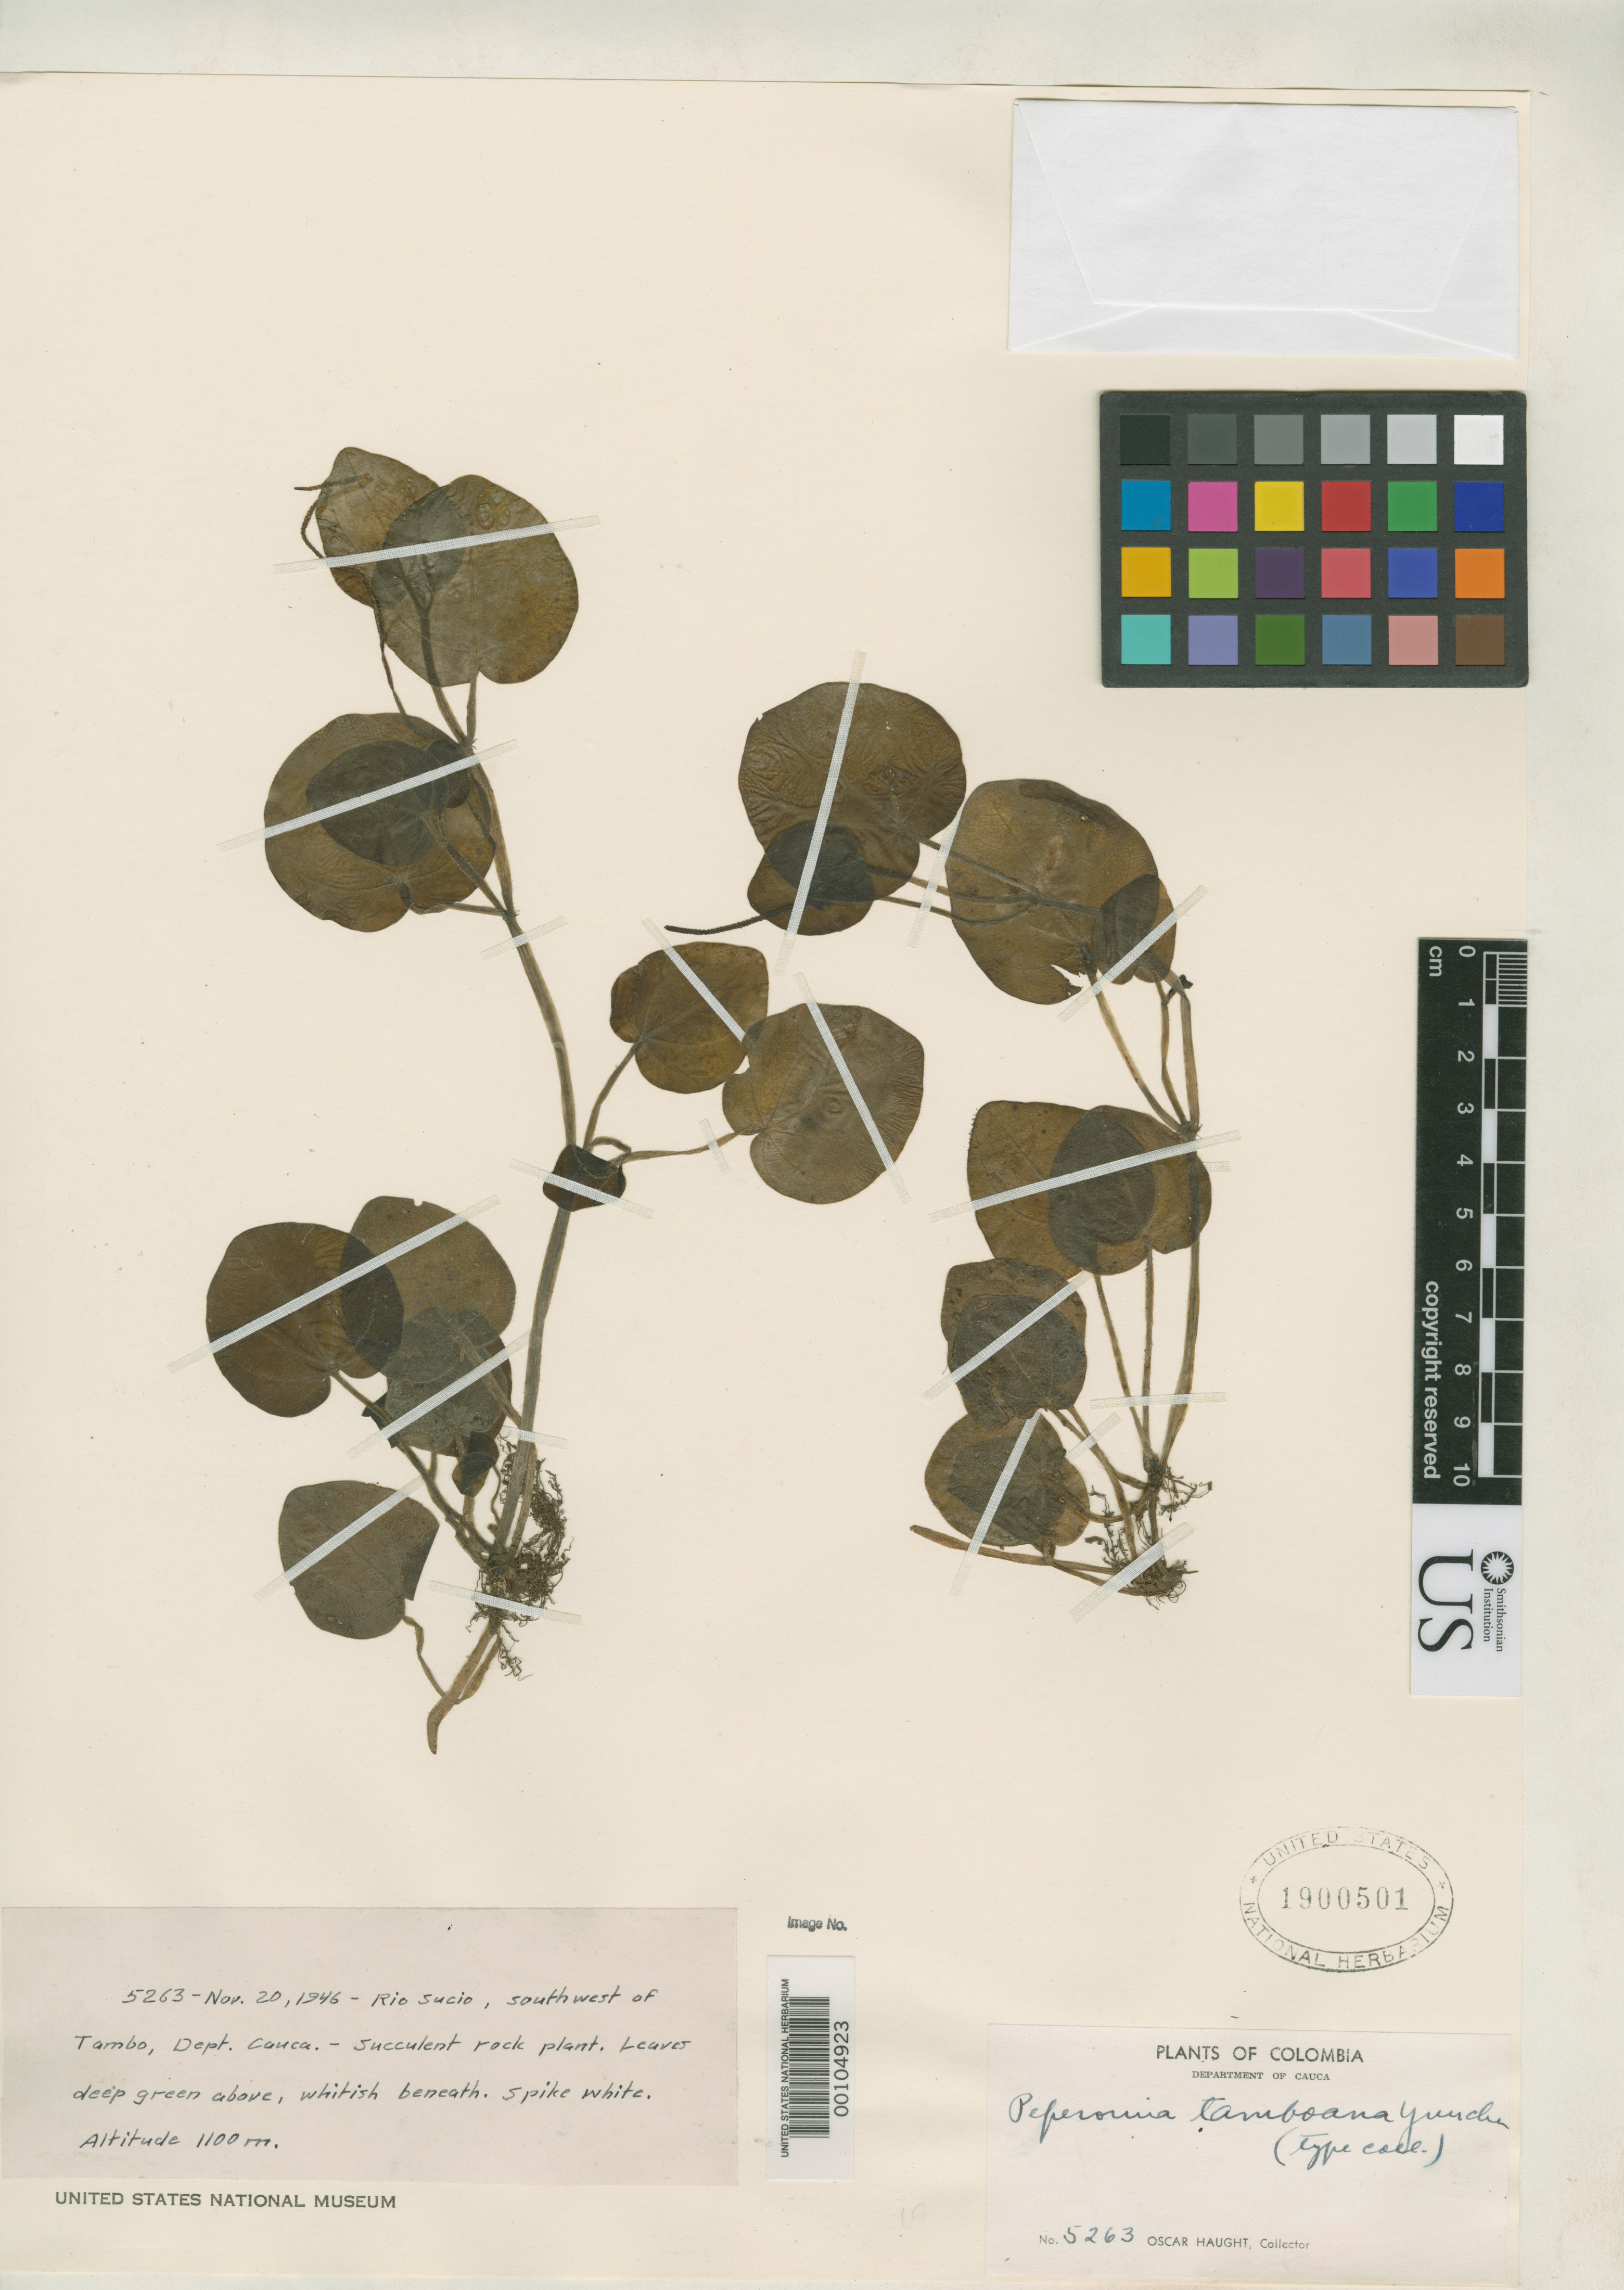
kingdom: Plantae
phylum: Tracheophyta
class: Magnoliopsida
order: Piperales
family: Piperaceae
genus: Peperomia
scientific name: Peperomia tamboana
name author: Yunck. in Trel. & Yunck.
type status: Isotype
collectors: O. L. Haught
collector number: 5263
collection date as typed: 20 Nov 1946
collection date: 1946-11-20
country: Colombia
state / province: Cauca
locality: Rio Sucio, SW of Tambo.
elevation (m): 1100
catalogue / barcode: US 1900501